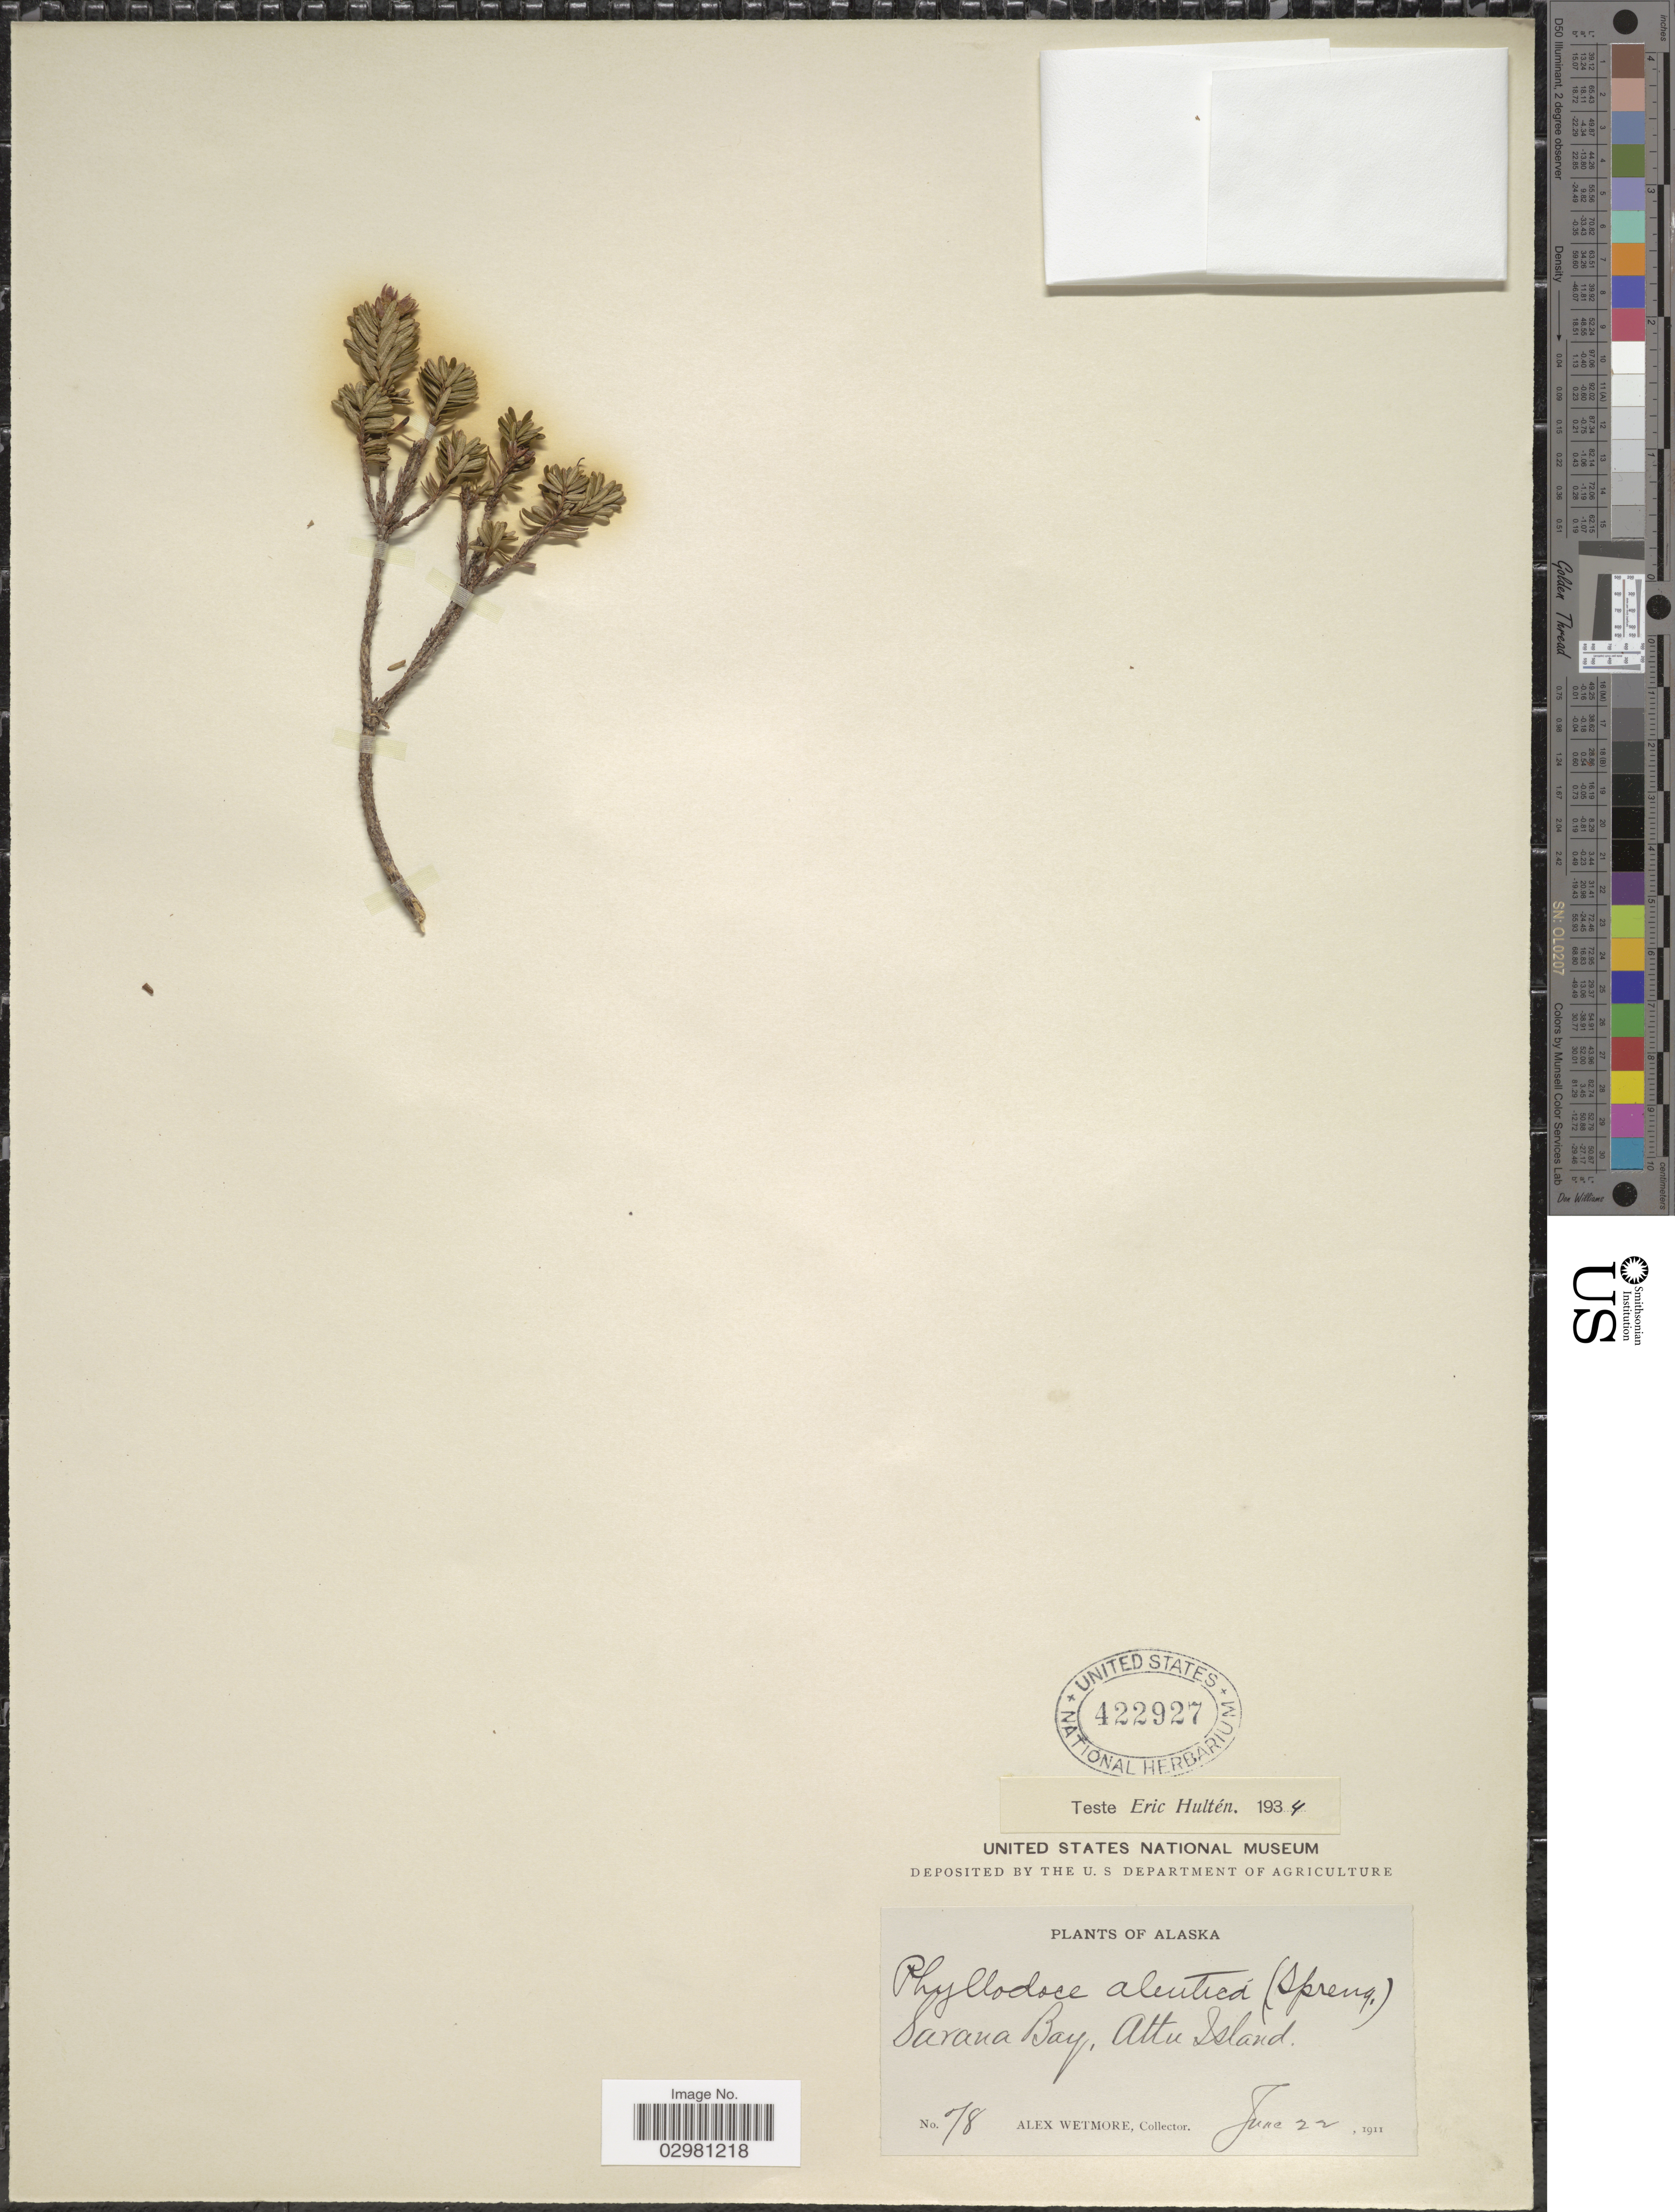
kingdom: Plantae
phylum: Tracheophyta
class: Magnoliopsida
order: Ericales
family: Ericaceae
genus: Phyllodoce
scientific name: Phyllodoce aleutica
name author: (Spreng.) A. Heller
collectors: A. Wetmore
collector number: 78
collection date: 1911-06-22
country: United States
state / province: Alaska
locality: Sarana Bay, Attu Island.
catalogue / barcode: US 422927